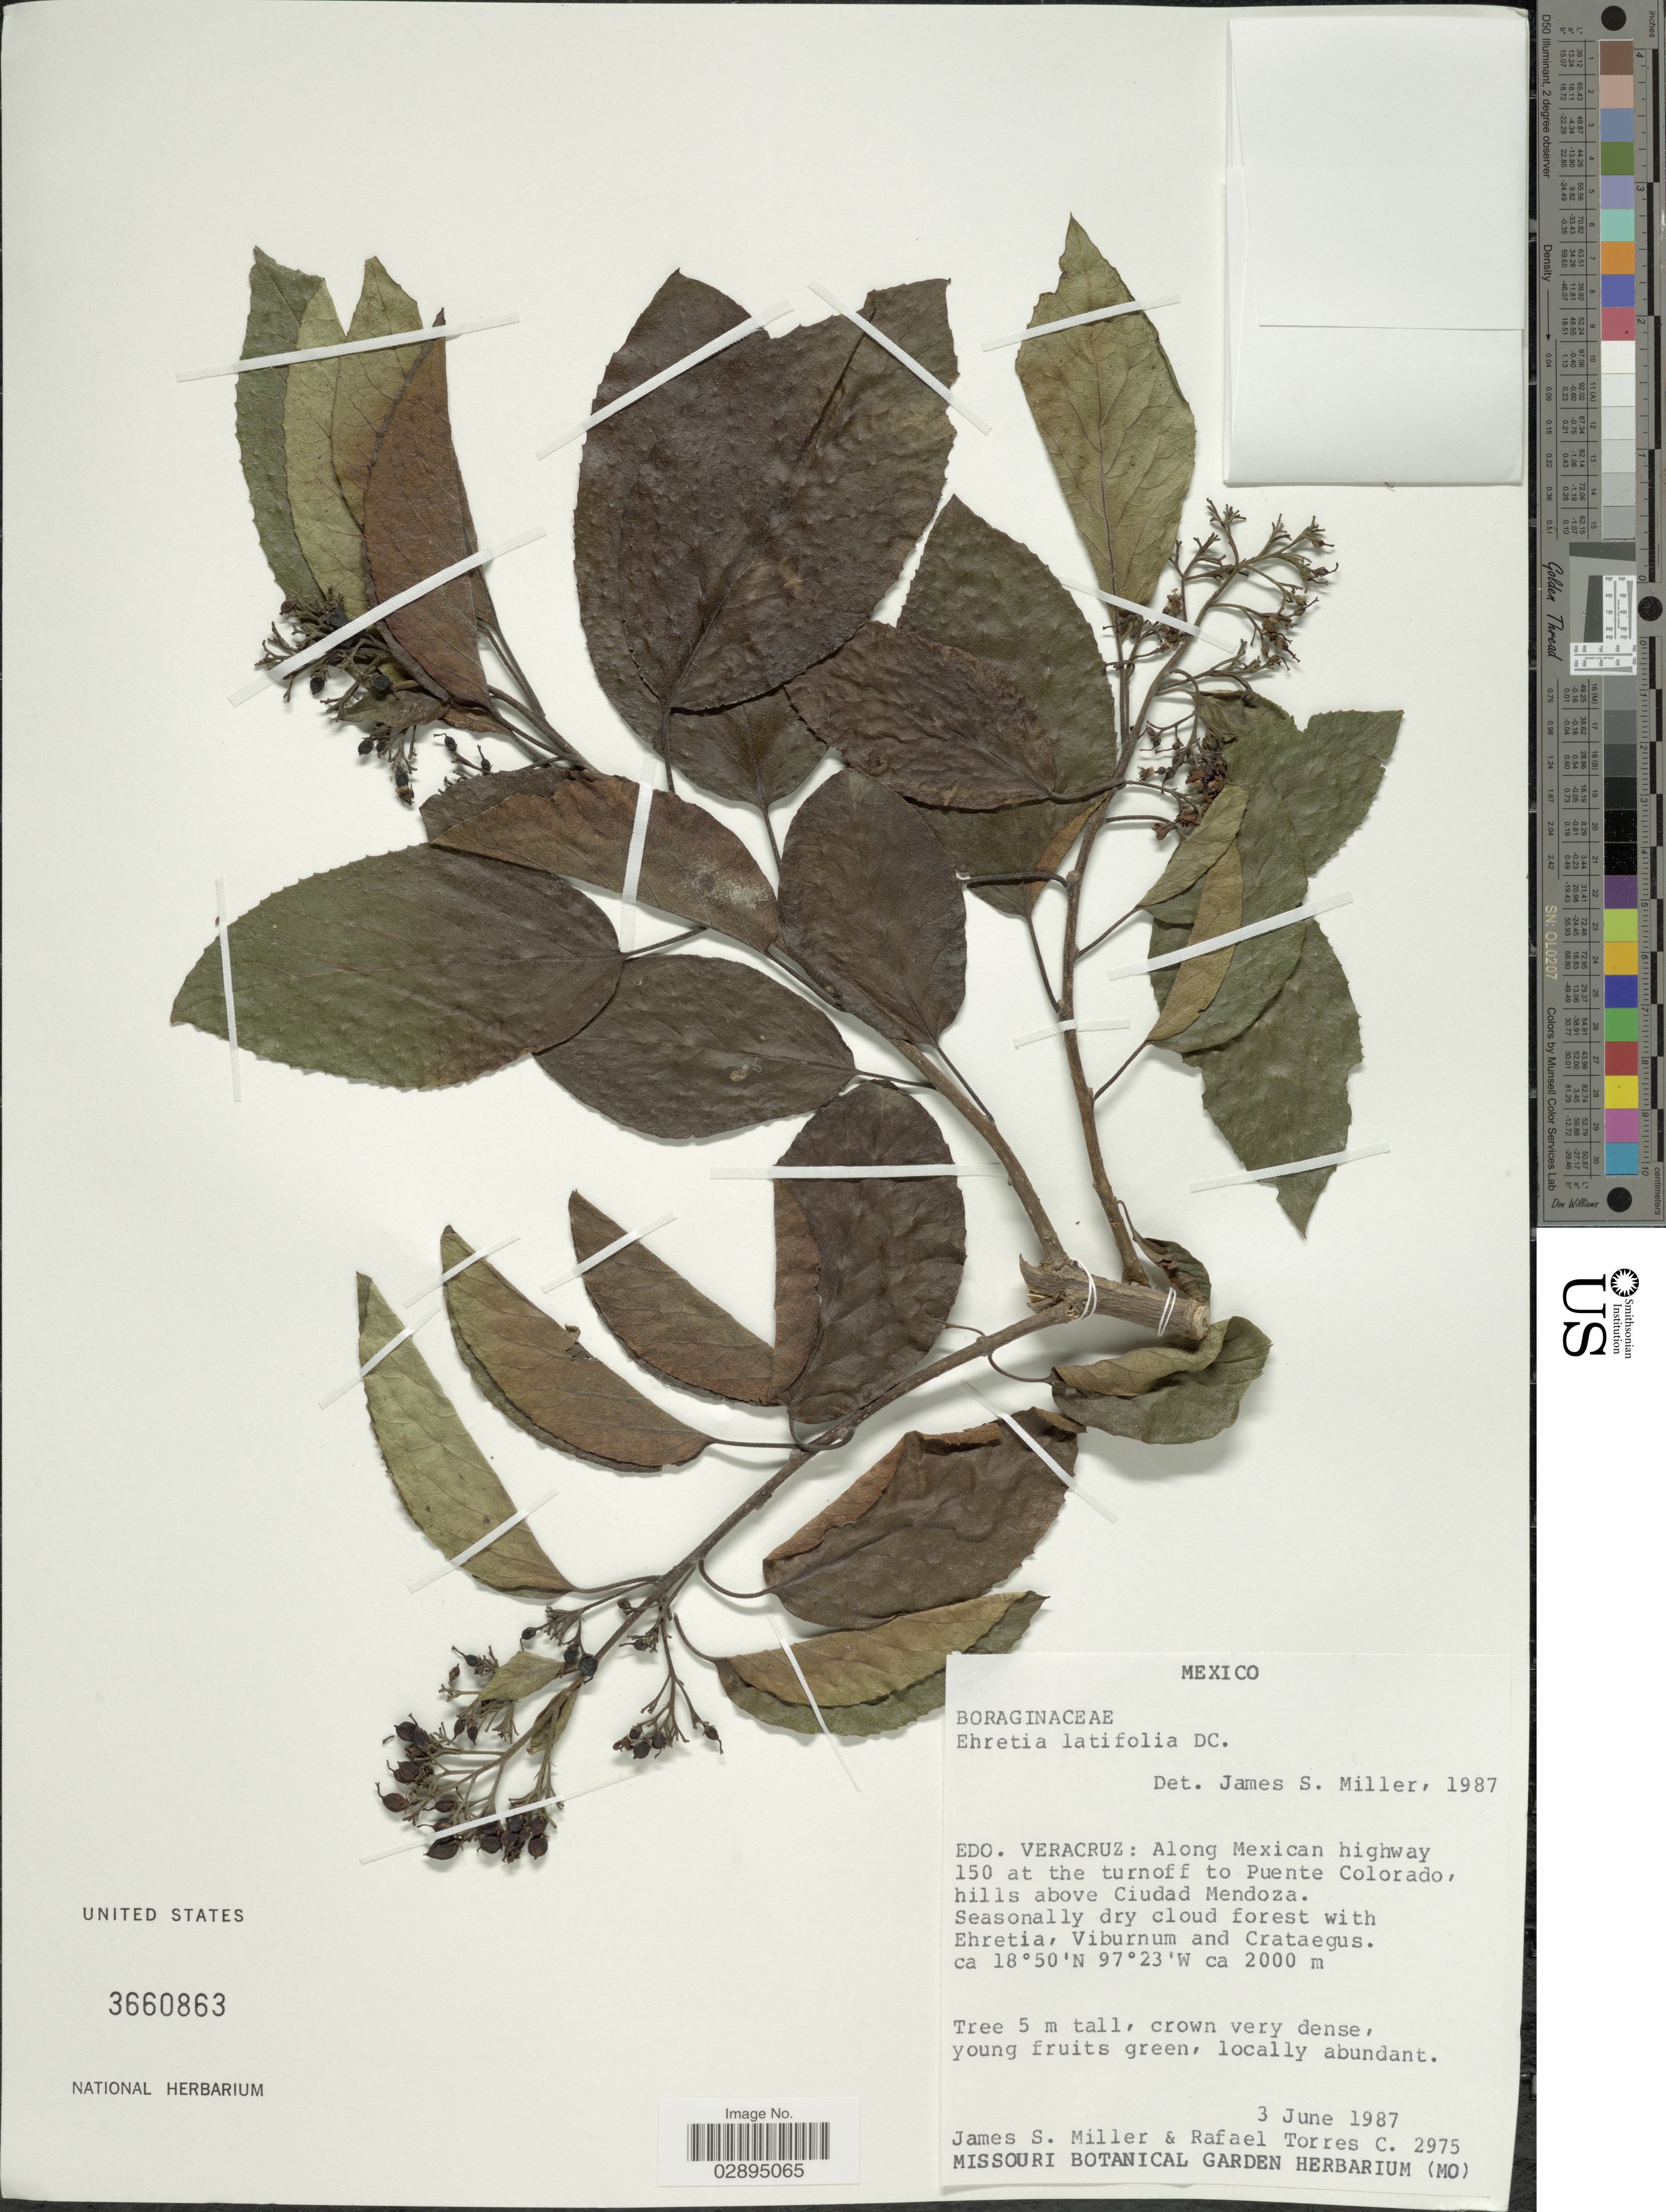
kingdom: Plantae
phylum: Tracheophyta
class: Magnoliopsida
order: Boraginales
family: Ehretiaceae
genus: Ehretia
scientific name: Ehretia latifolia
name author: DC.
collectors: J. S. Miller & R. Torres C.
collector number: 2975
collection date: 1987-06-03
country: Mexico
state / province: Veracruz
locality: Edo. Veracruz: Along Mexican highway 150 at the turnoff to Puente Colorado, hills above Ciudad Mendoza.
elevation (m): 2000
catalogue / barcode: US 3660863